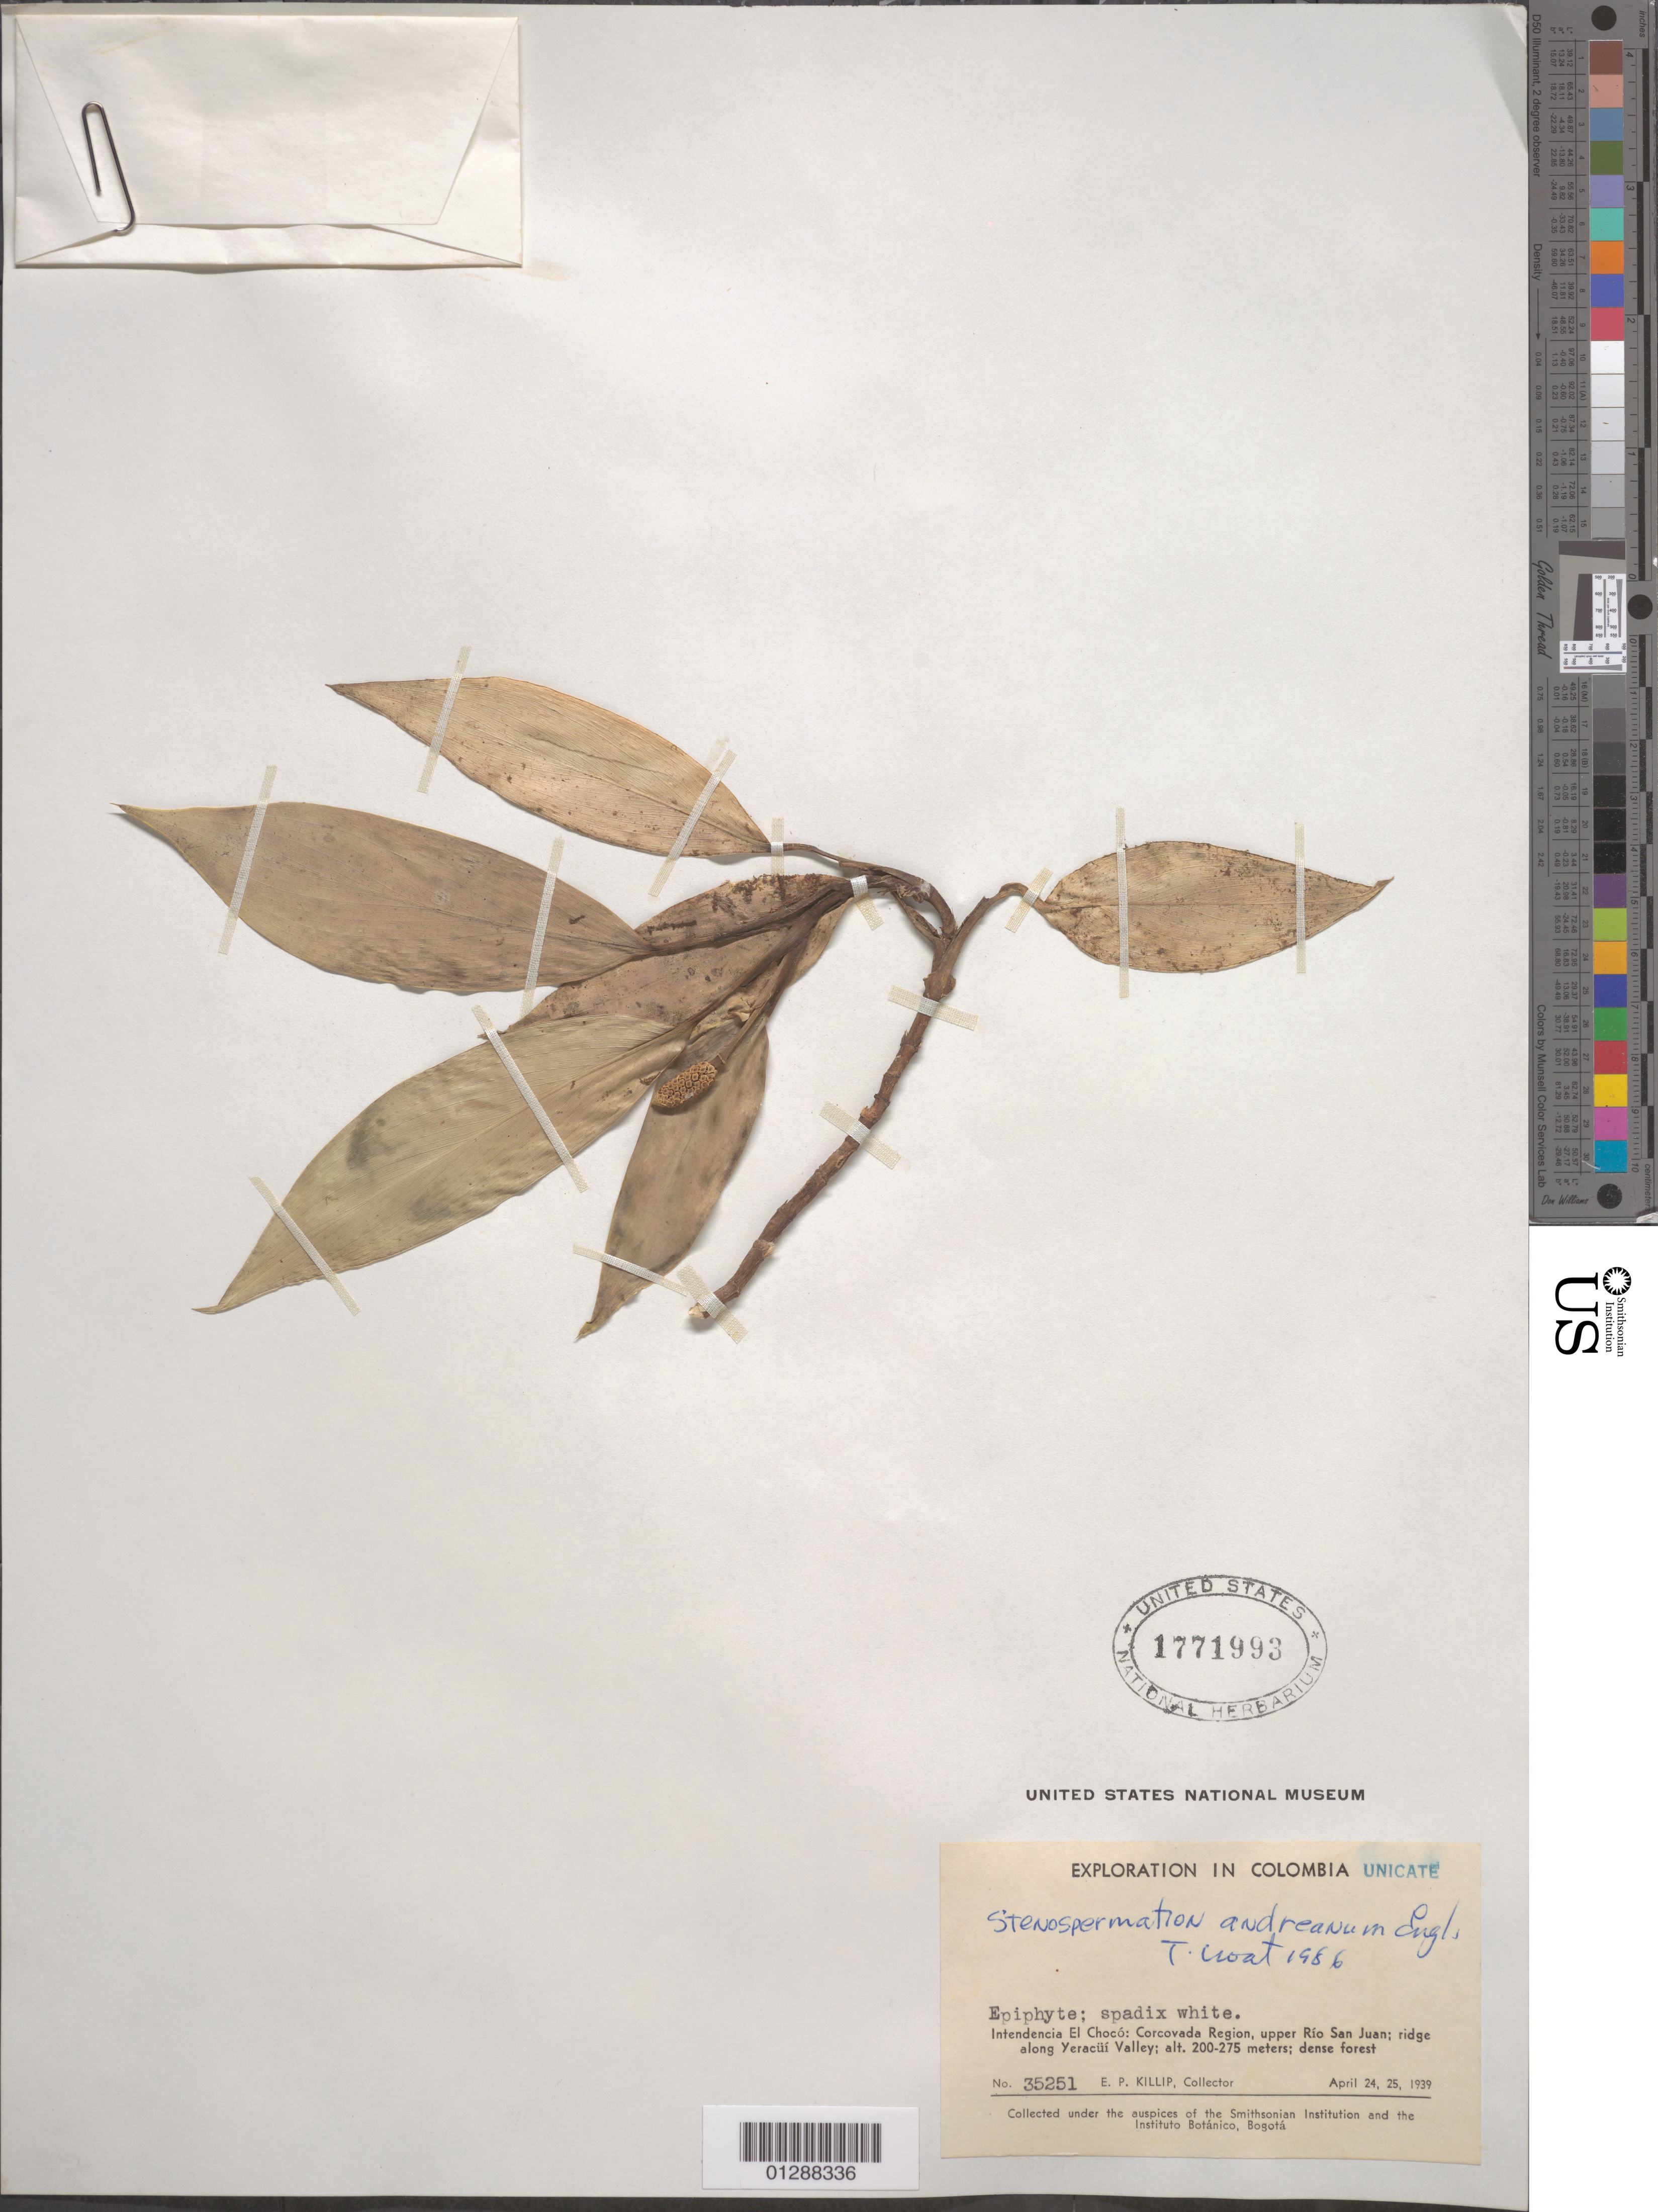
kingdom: Plantae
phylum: Tracheophyta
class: Liliopsida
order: Alismatales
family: Araceae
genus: Stenospermation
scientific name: Stenospermation andreanum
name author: Engl.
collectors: E. P. Killip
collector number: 35251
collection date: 1939-04-24/1939-04-25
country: Colombia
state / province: Chocó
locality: Intendencia El Chocó: Corcovada Region, upper Río San Juan; ridge along Yeracüí Valley.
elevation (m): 200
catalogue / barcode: US 1771993